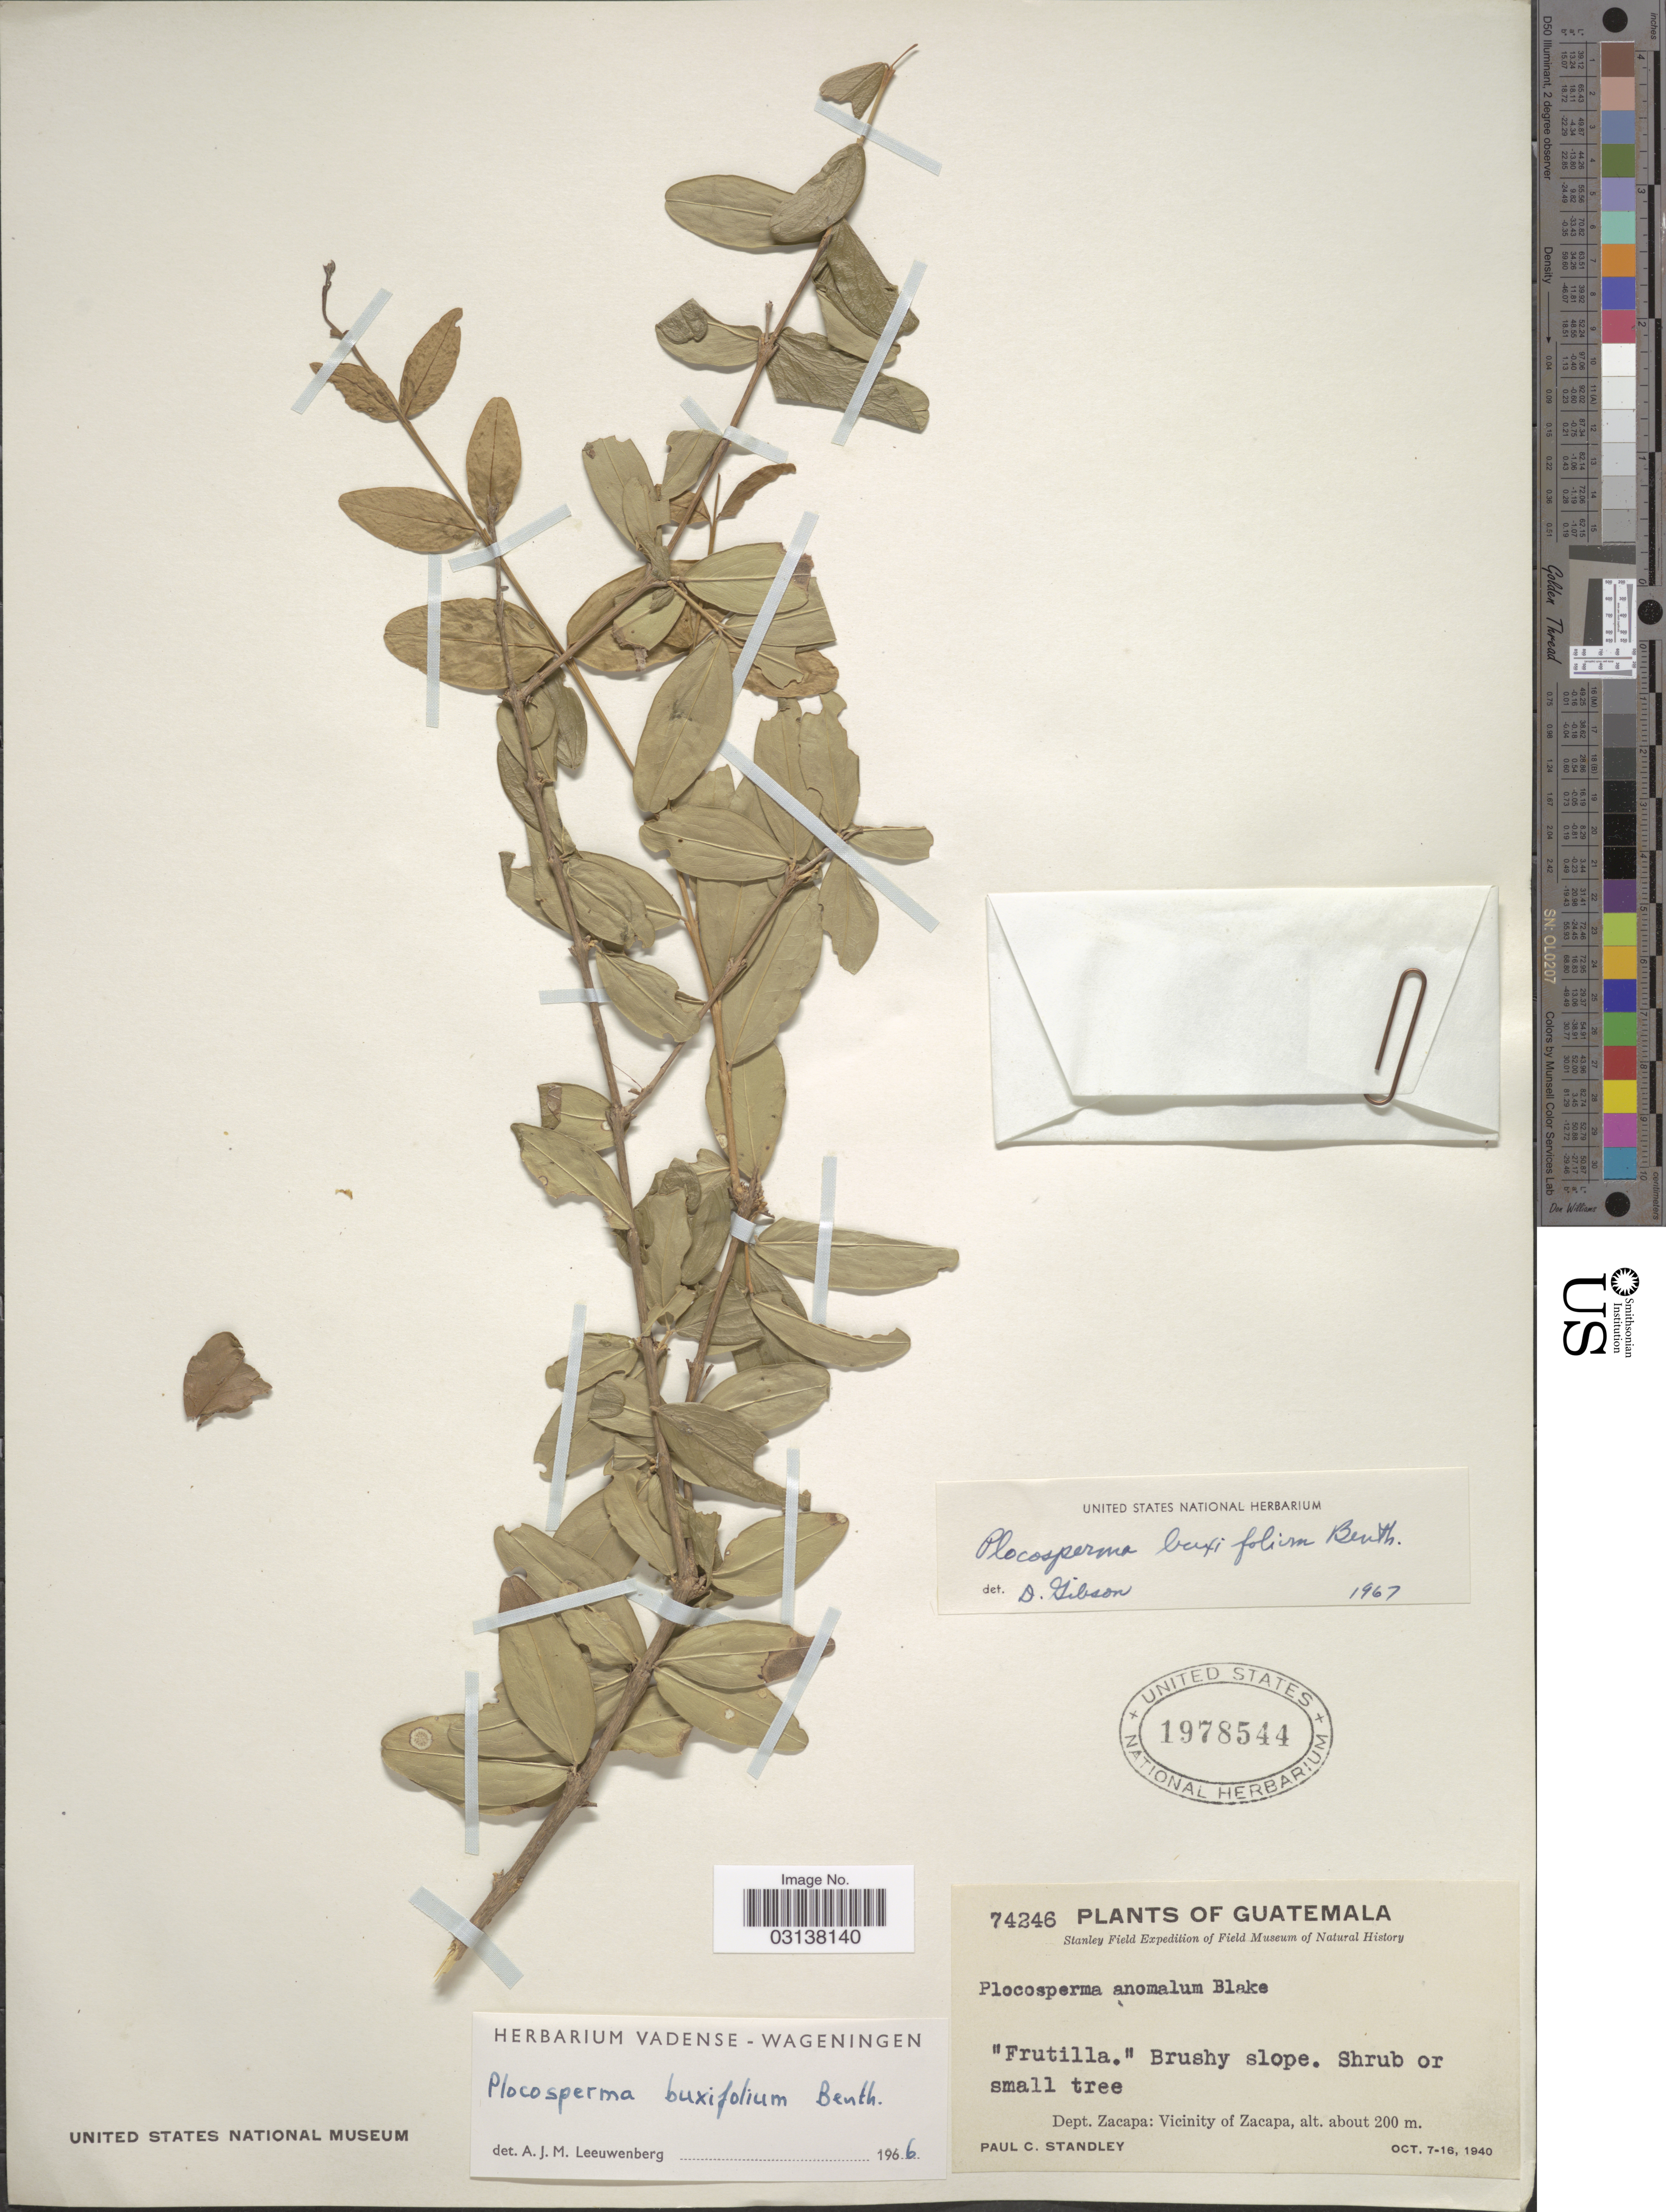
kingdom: Plantae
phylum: Tracheophyta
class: Magnoliopsida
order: Lamiales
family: Plocospermataceae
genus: Plocosperma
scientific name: Plocosperma buxifolium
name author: Benth. in Hook.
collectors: P. C. Standley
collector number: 74246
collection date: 1940-10-07/1940-10-16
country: Guatemala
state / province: Zacapa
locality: Dept. Zacapa: Vicinity of Zacapa.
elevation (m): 200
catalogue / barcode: US 1978544